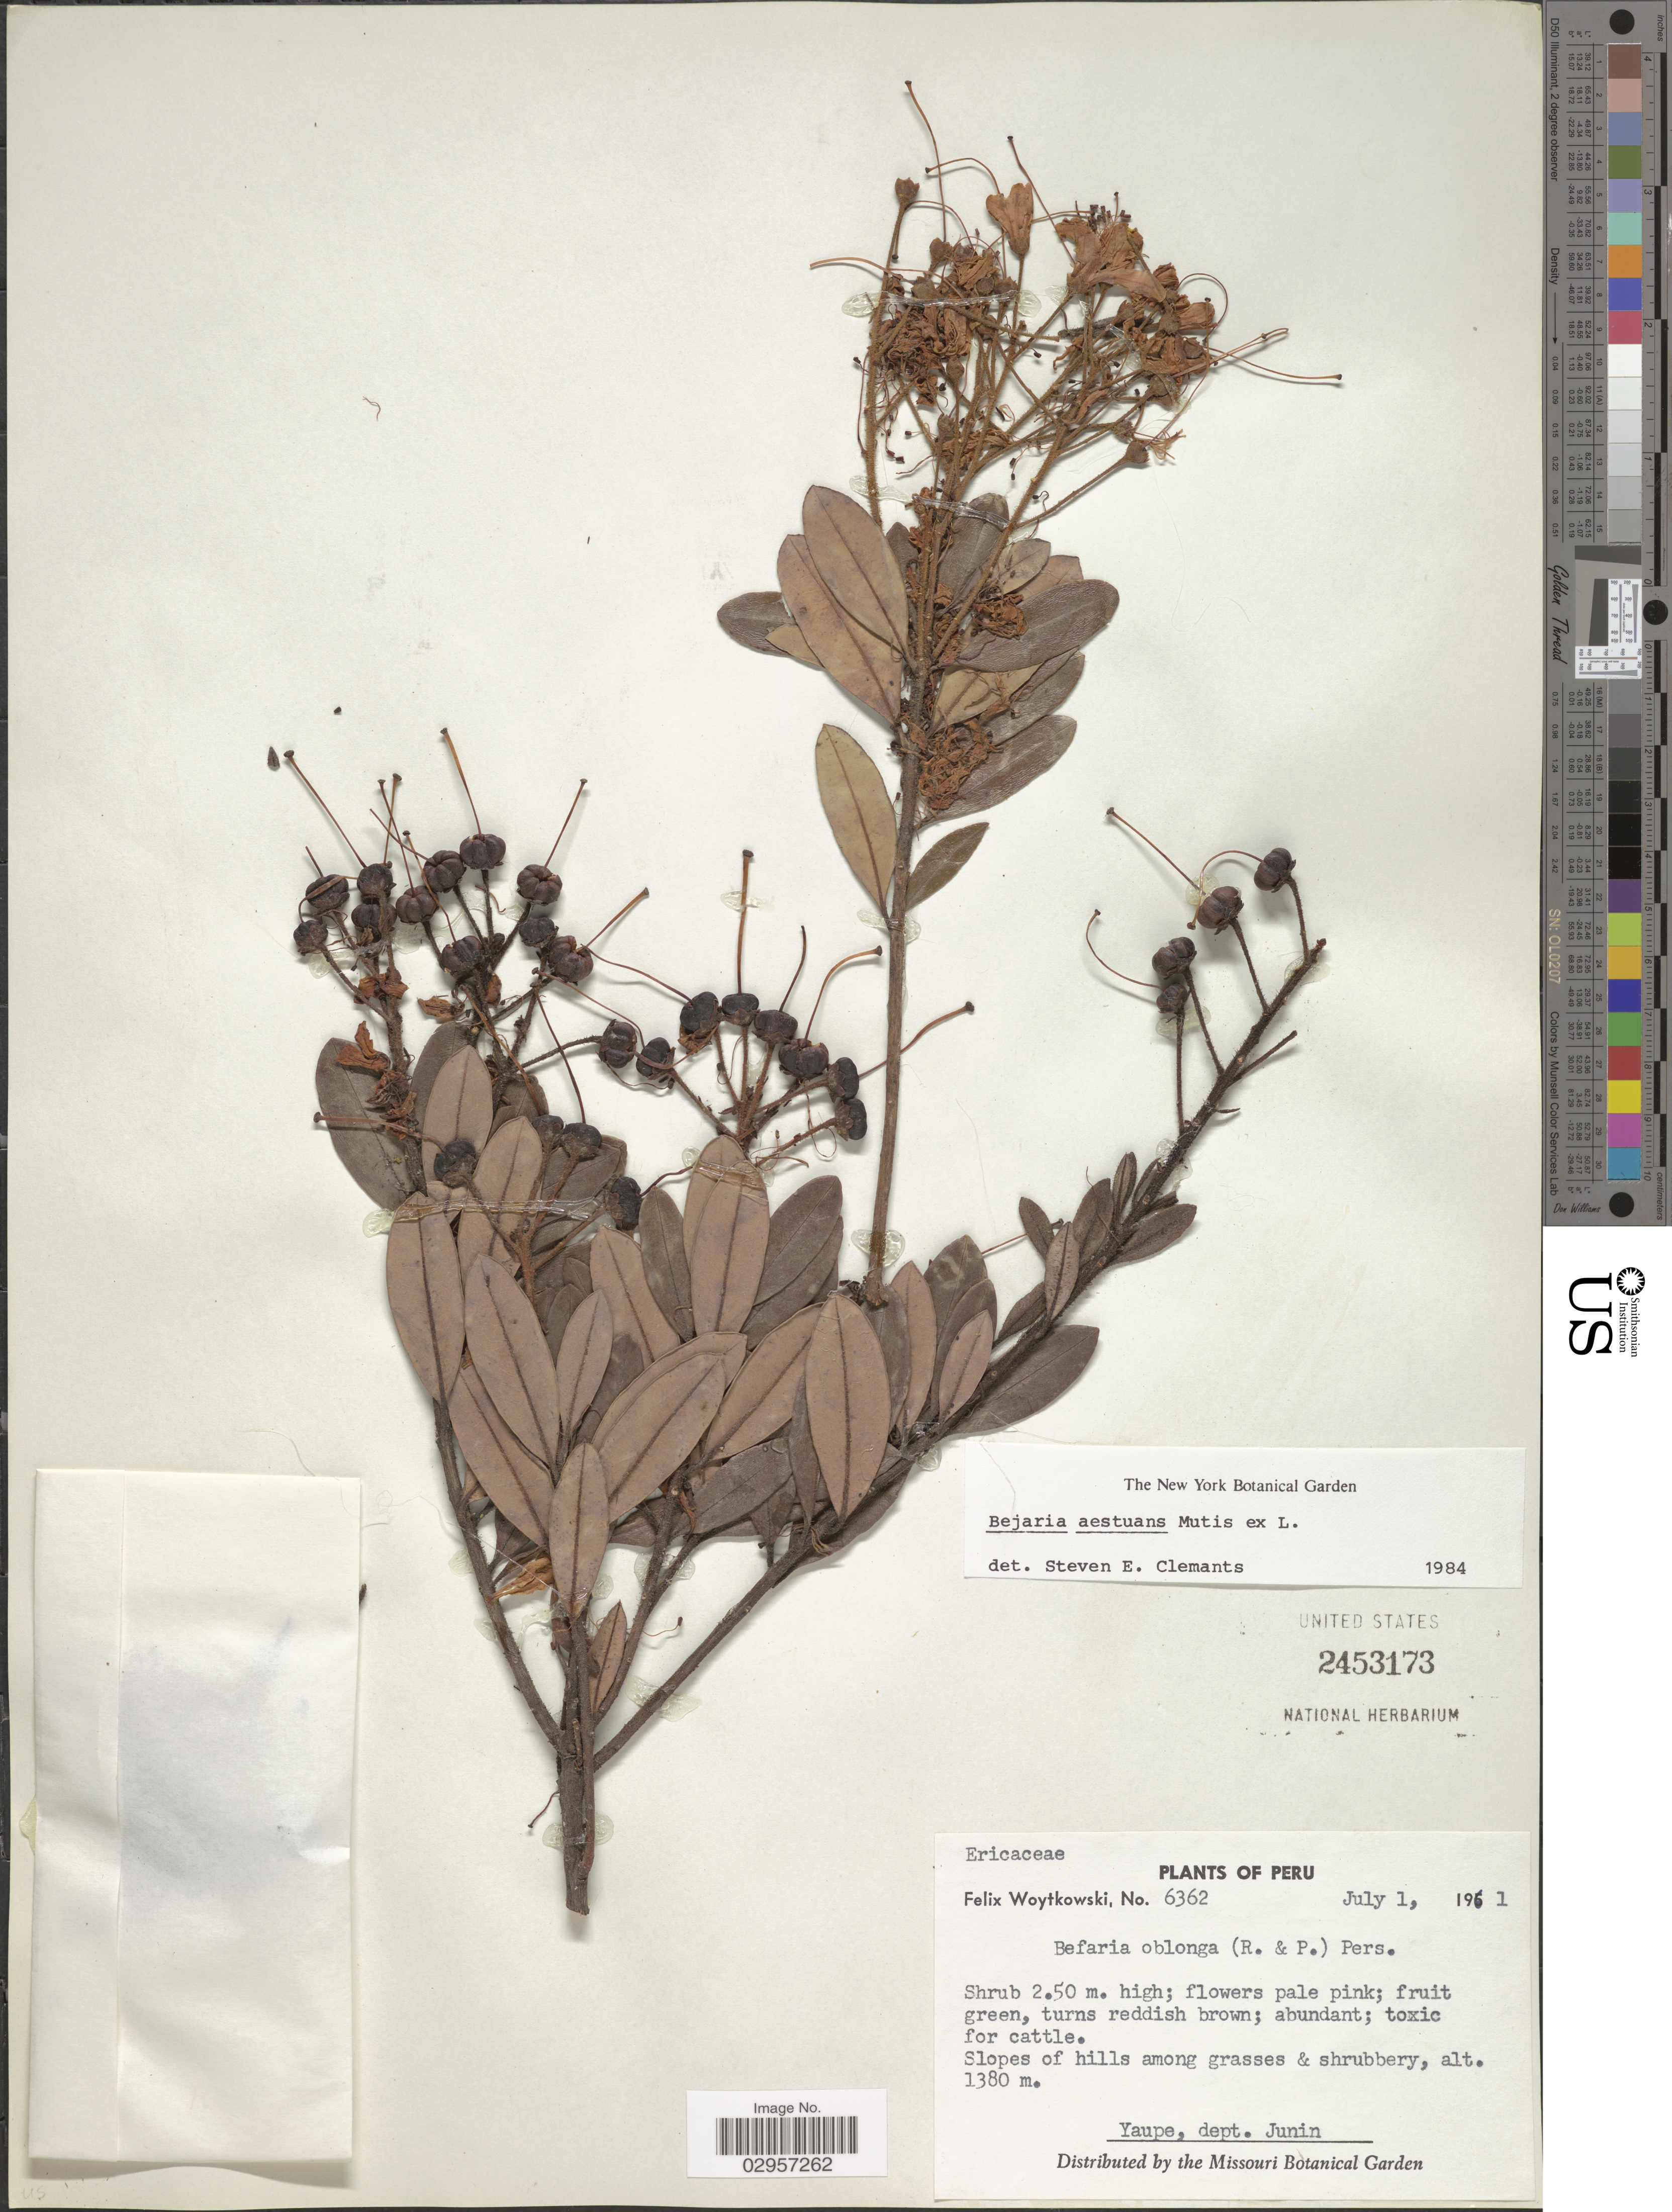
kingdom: Plantae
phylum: Tracheophyta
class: Magnoliopsida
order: Ericales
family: Ericaceae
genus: Befaria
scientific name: Befaria aestuans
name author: Mutis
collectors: F. Woytkowski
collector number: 6362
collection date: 1961-07-01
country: Peru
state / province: Junín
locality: Yaupe, dept. Junin.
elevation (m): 1380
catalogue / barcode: US 2453173